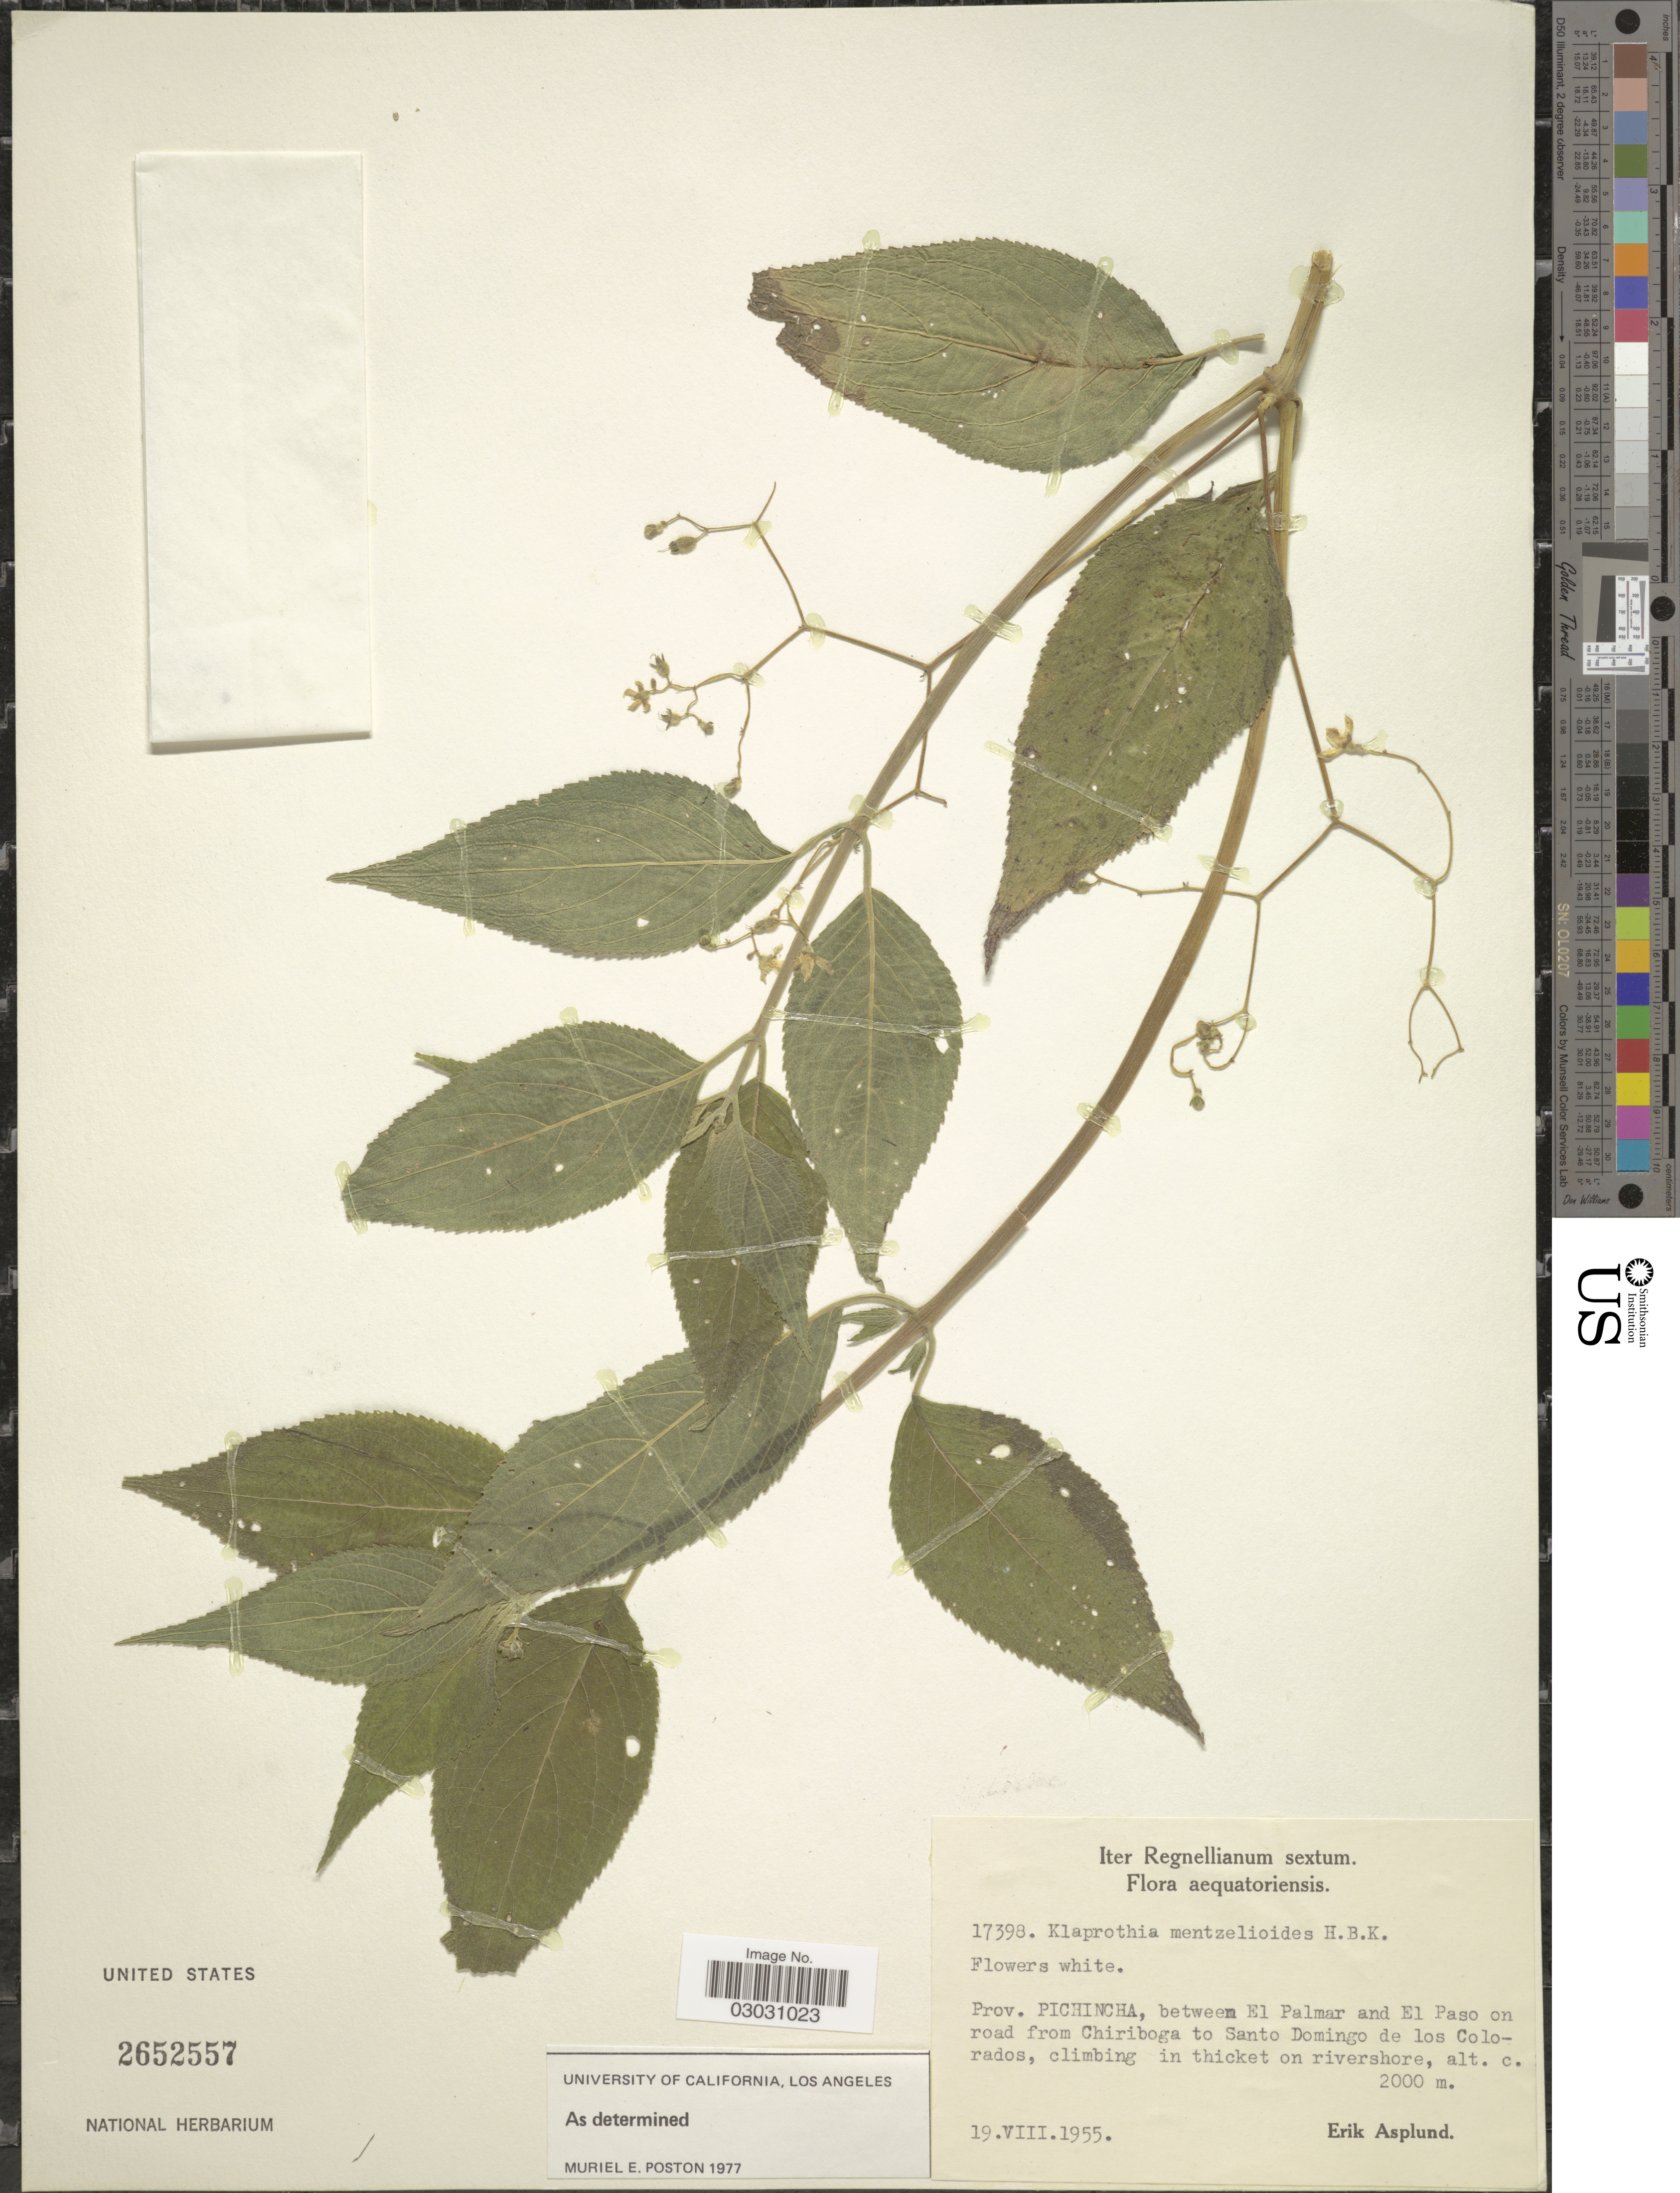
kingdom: Plantae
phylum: Tracheophyta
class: Magnoliopsida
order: Cornales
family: Loasaceae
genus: Klaprothia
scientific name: Klaprothia mentzelioides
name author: Kunth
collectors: E. Asplund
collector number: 17398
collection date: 1955-08-19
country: Ecuador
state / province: Pichincha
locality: Between El Palmar and El Paso on road from Chiriboga to Santo Domingo de los Colorados, climbing in thicket on rivershore.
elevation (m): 2000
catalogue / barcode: US 2652557